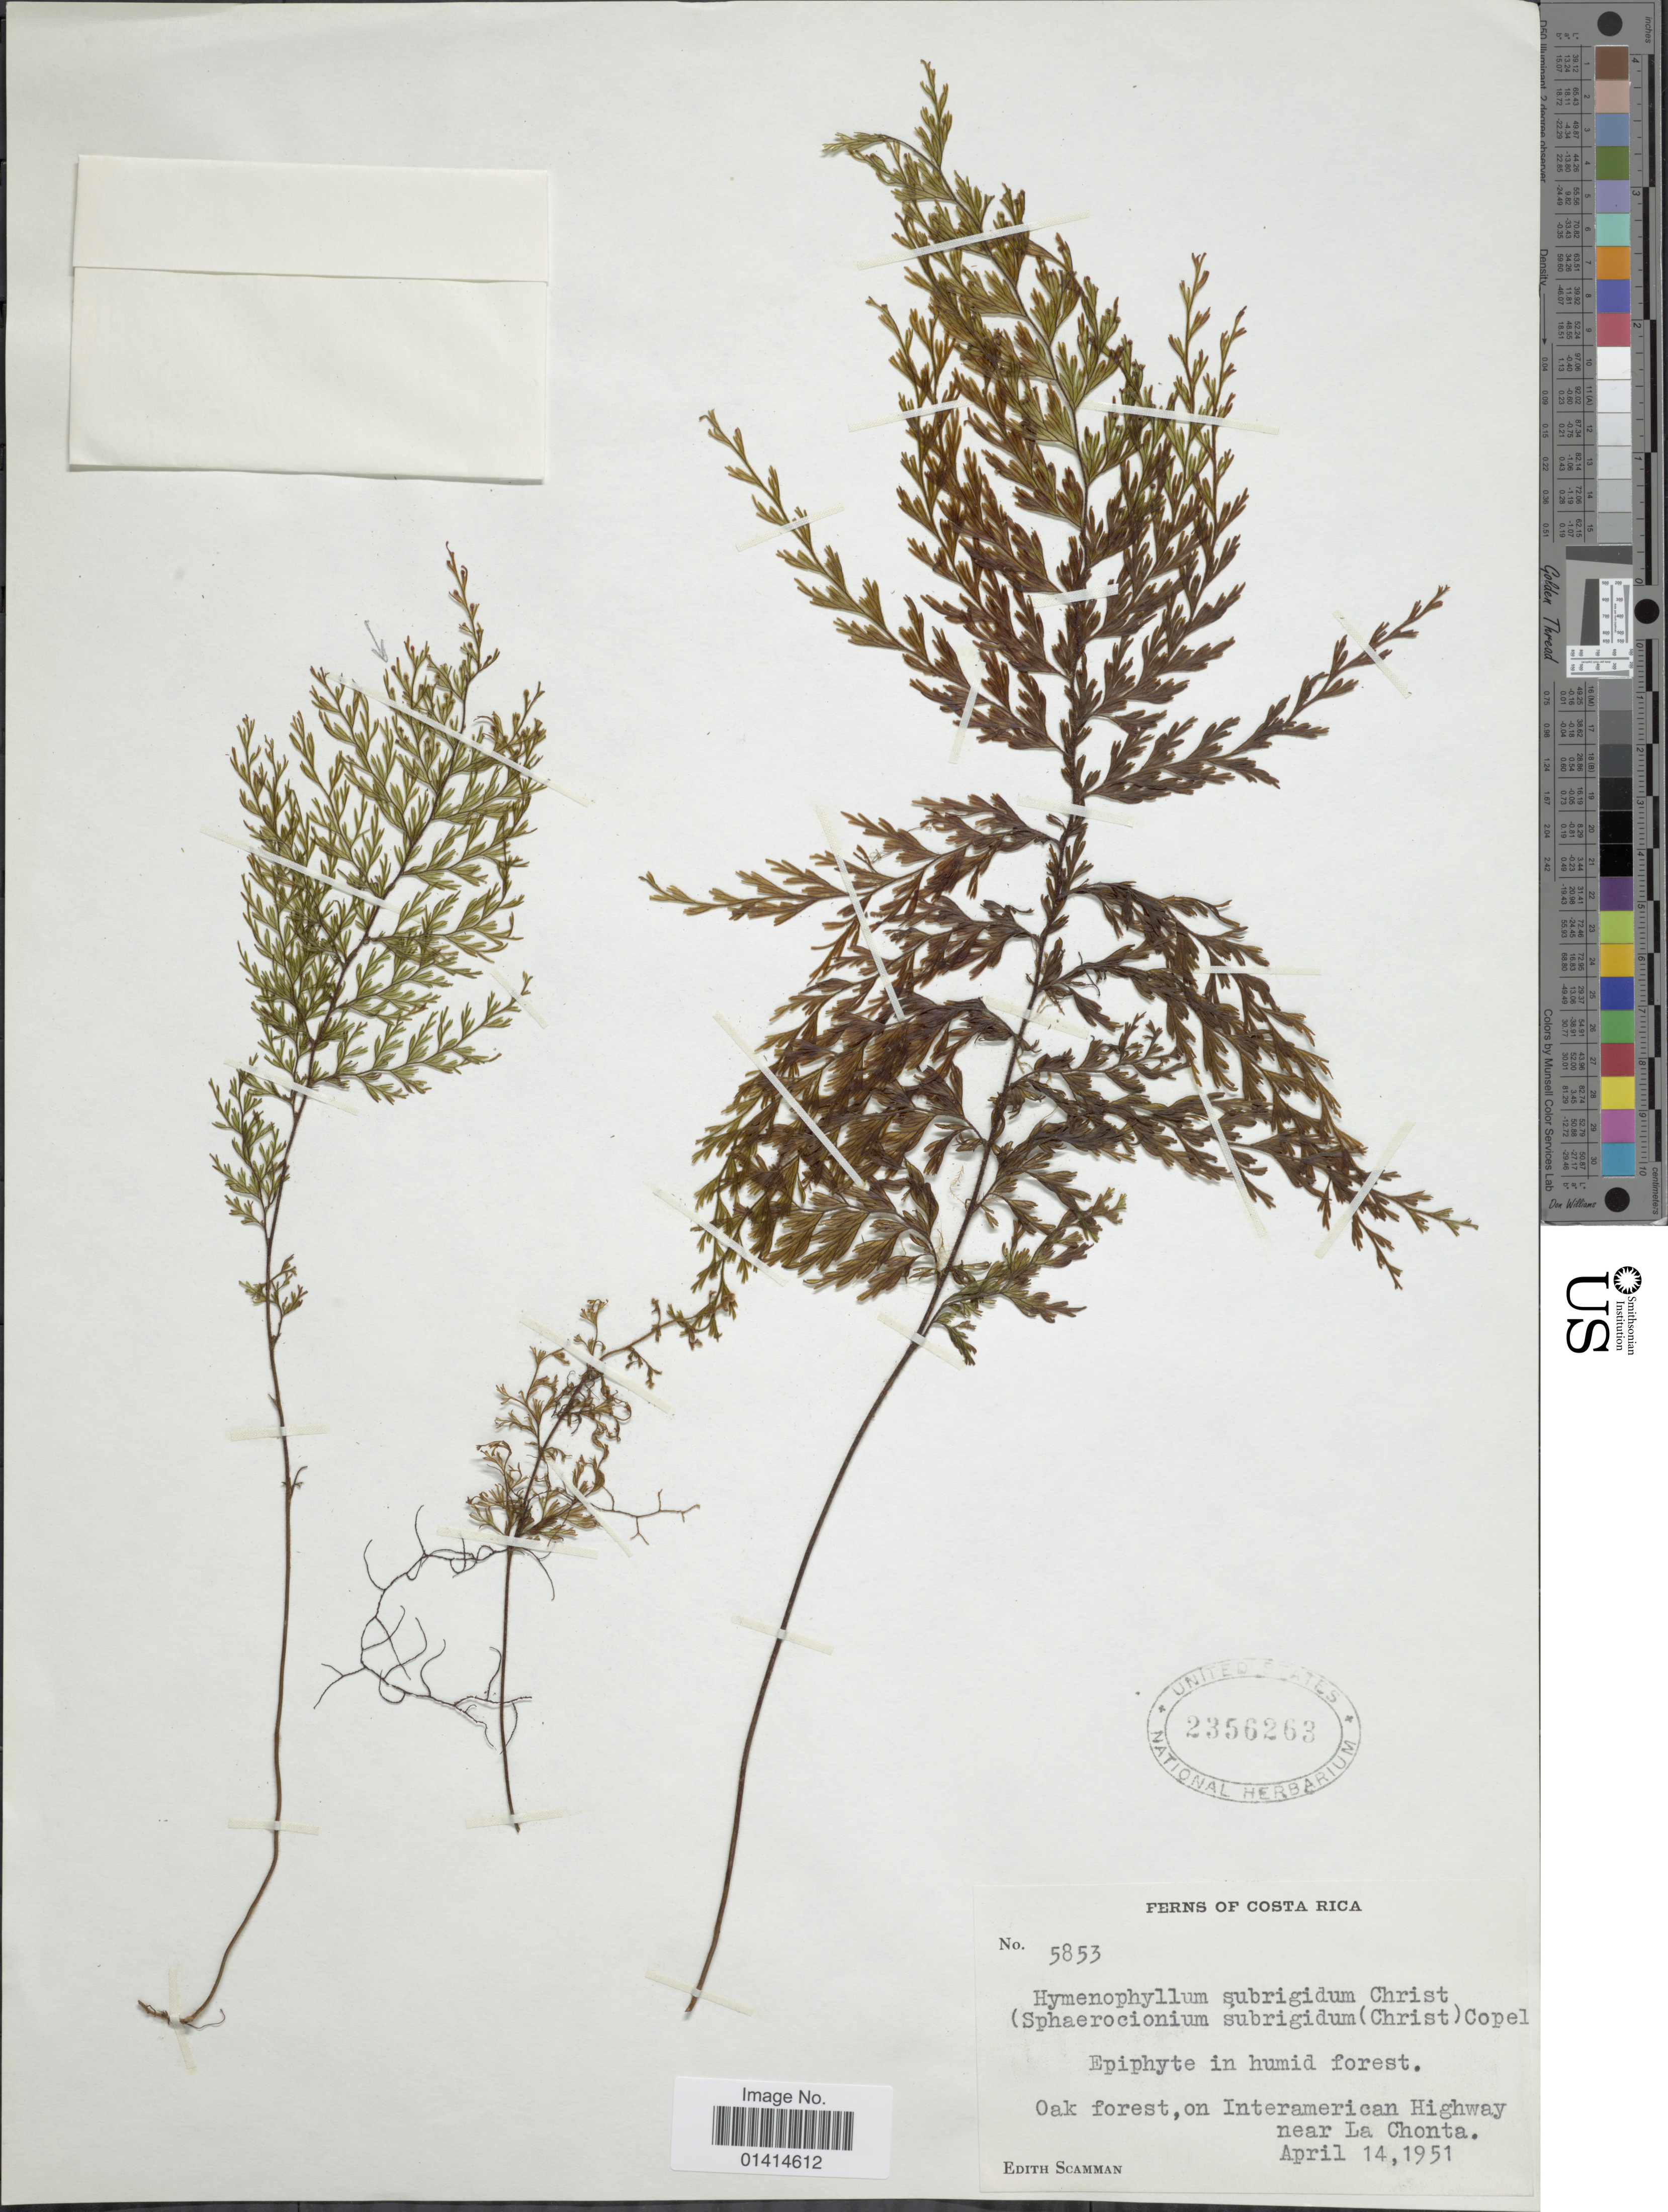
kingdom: Plantae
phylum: Tracheophyta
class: Polypodiopsida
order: Hymenophyllales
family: Hymenophyllaceae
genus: Hymenophyllum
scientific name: Hymenophyllum subrigidum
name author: Christ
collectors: E. Scamman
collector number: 5853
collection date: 1951-04-14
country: Costa Rica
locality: On Interamerican Highway near La Chonta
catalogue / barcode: US 2356263